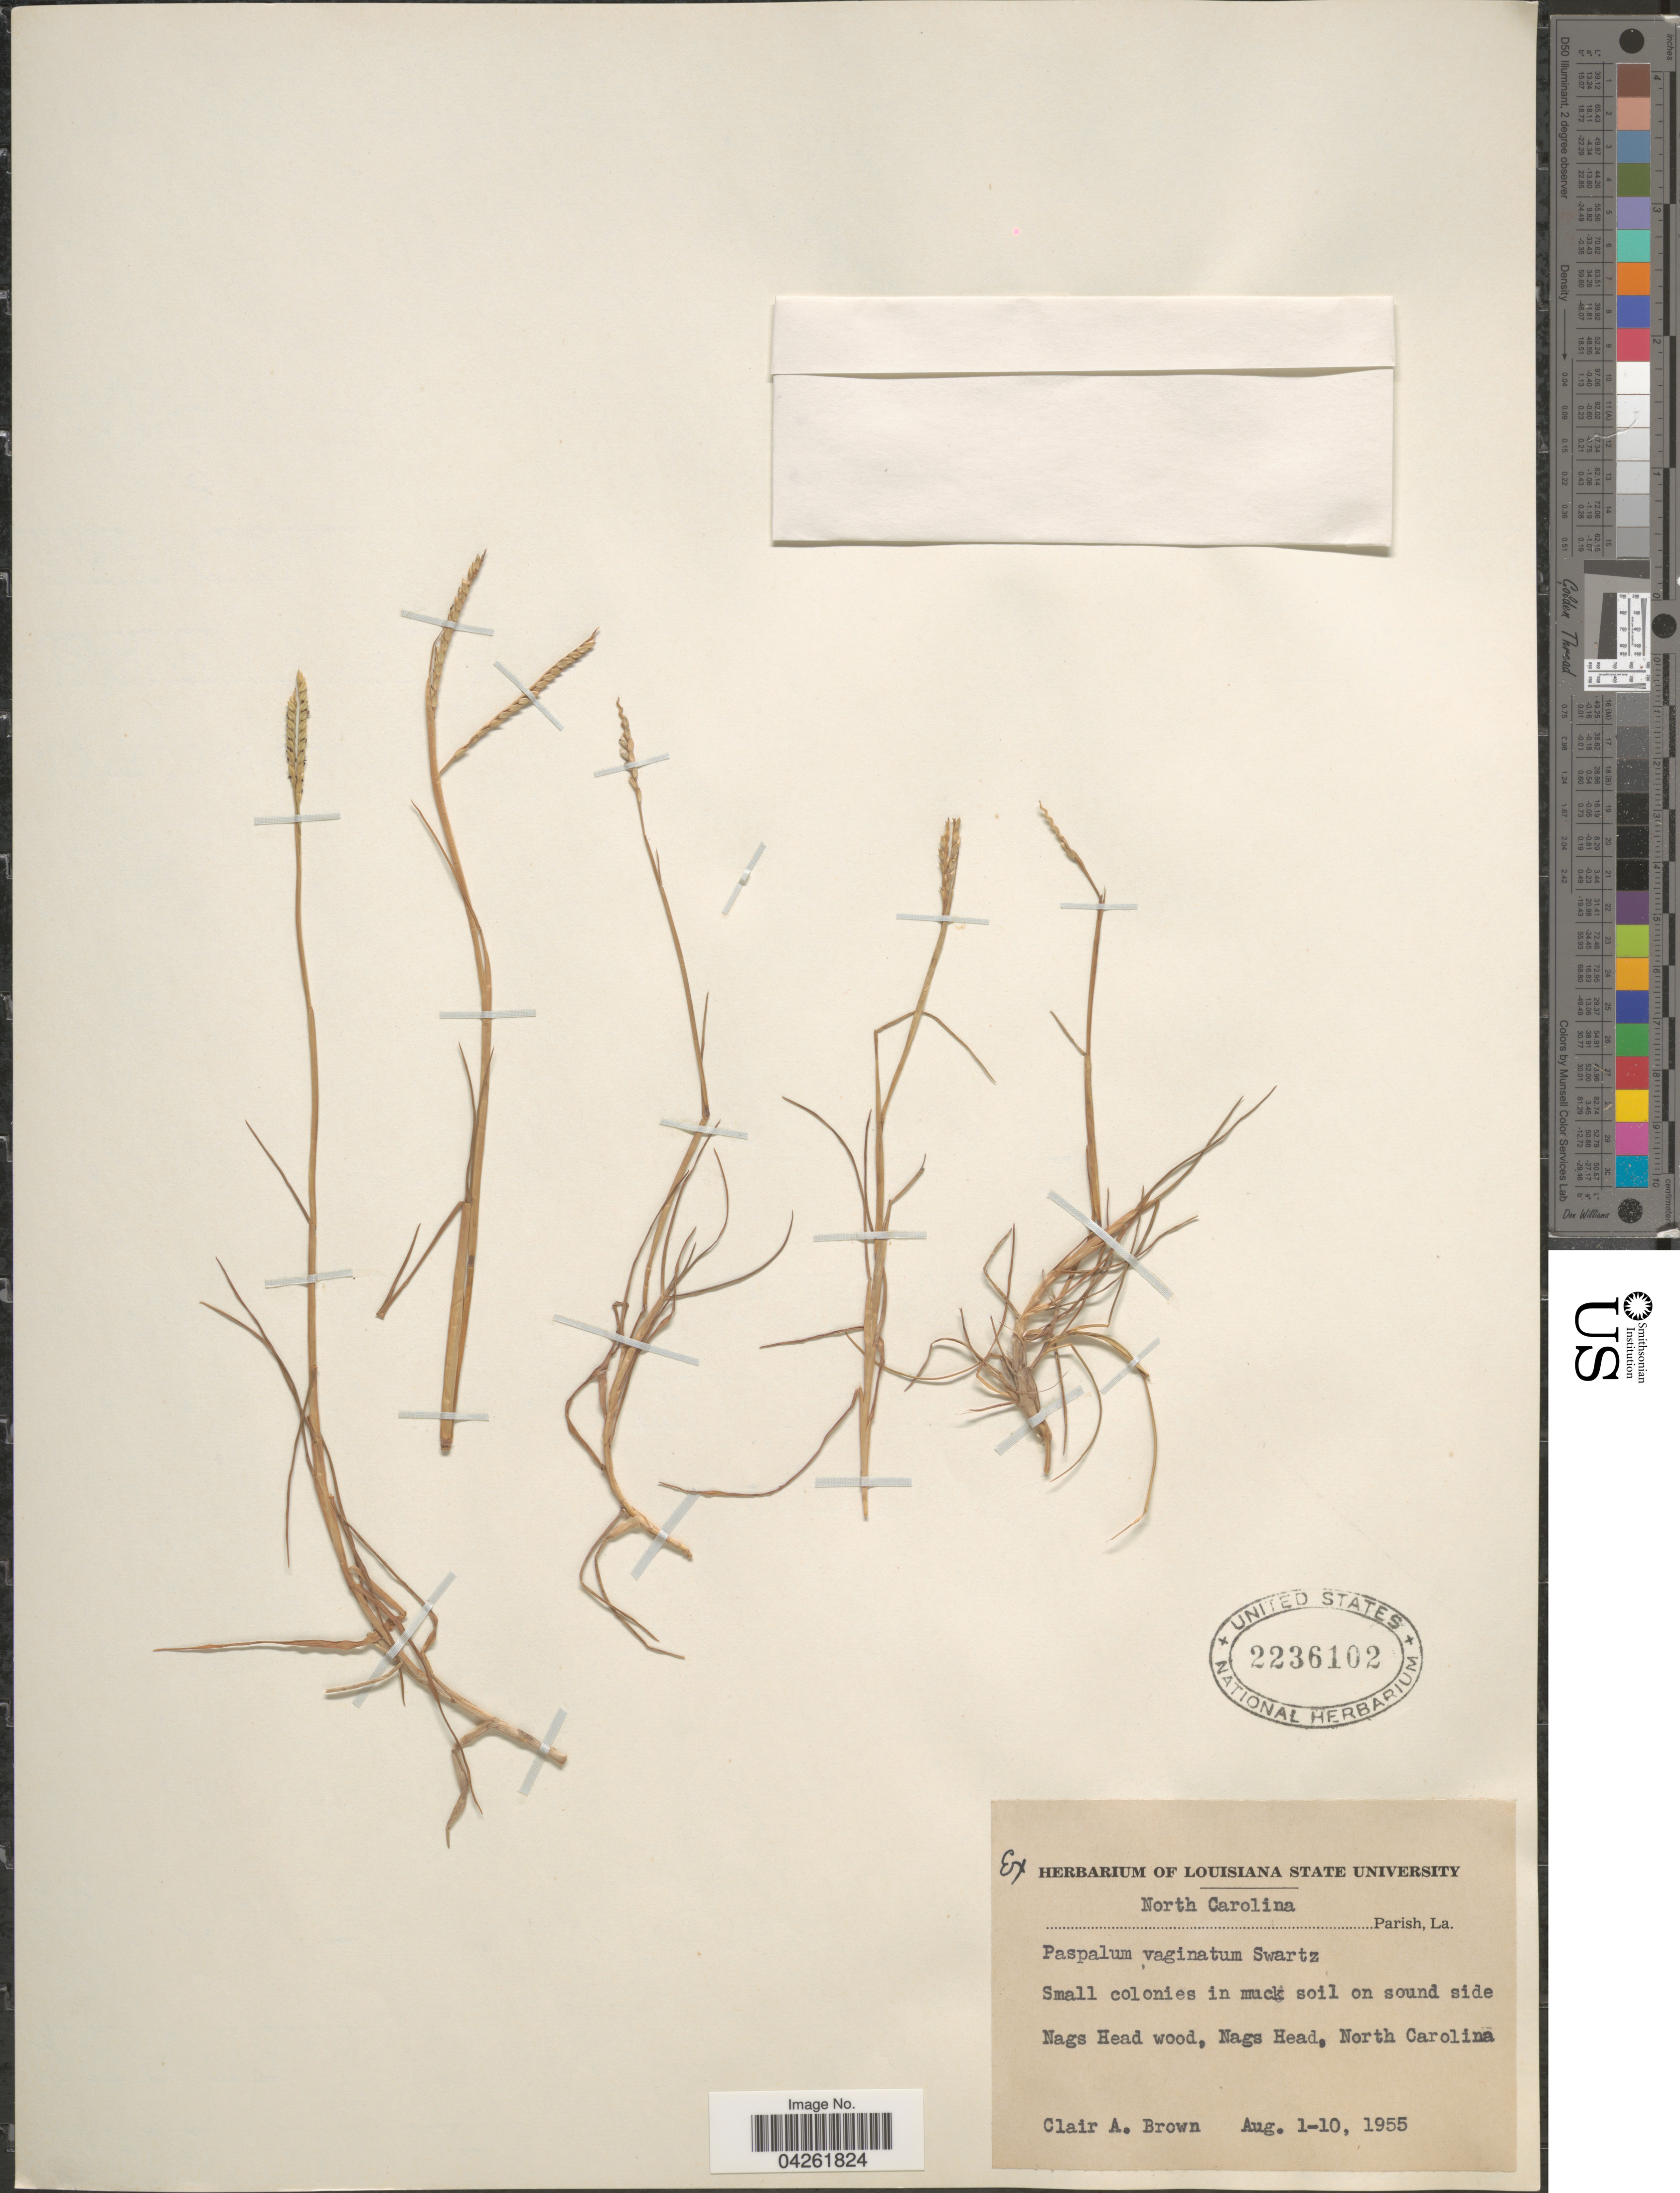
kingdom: Plantae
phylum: Tracheophyta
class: Liliopsida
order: Poales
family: Poaceae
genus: Paspalum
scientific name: Paspalum distichum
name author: L.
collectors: C. A. Brown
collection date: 1955-08-01/1955-08-10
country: United States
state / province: North Carolina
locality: North Carolina Parish, La. Small colonies in muck soil on sound side Nags Head wood, Nags Head.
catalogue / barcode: US 2236102